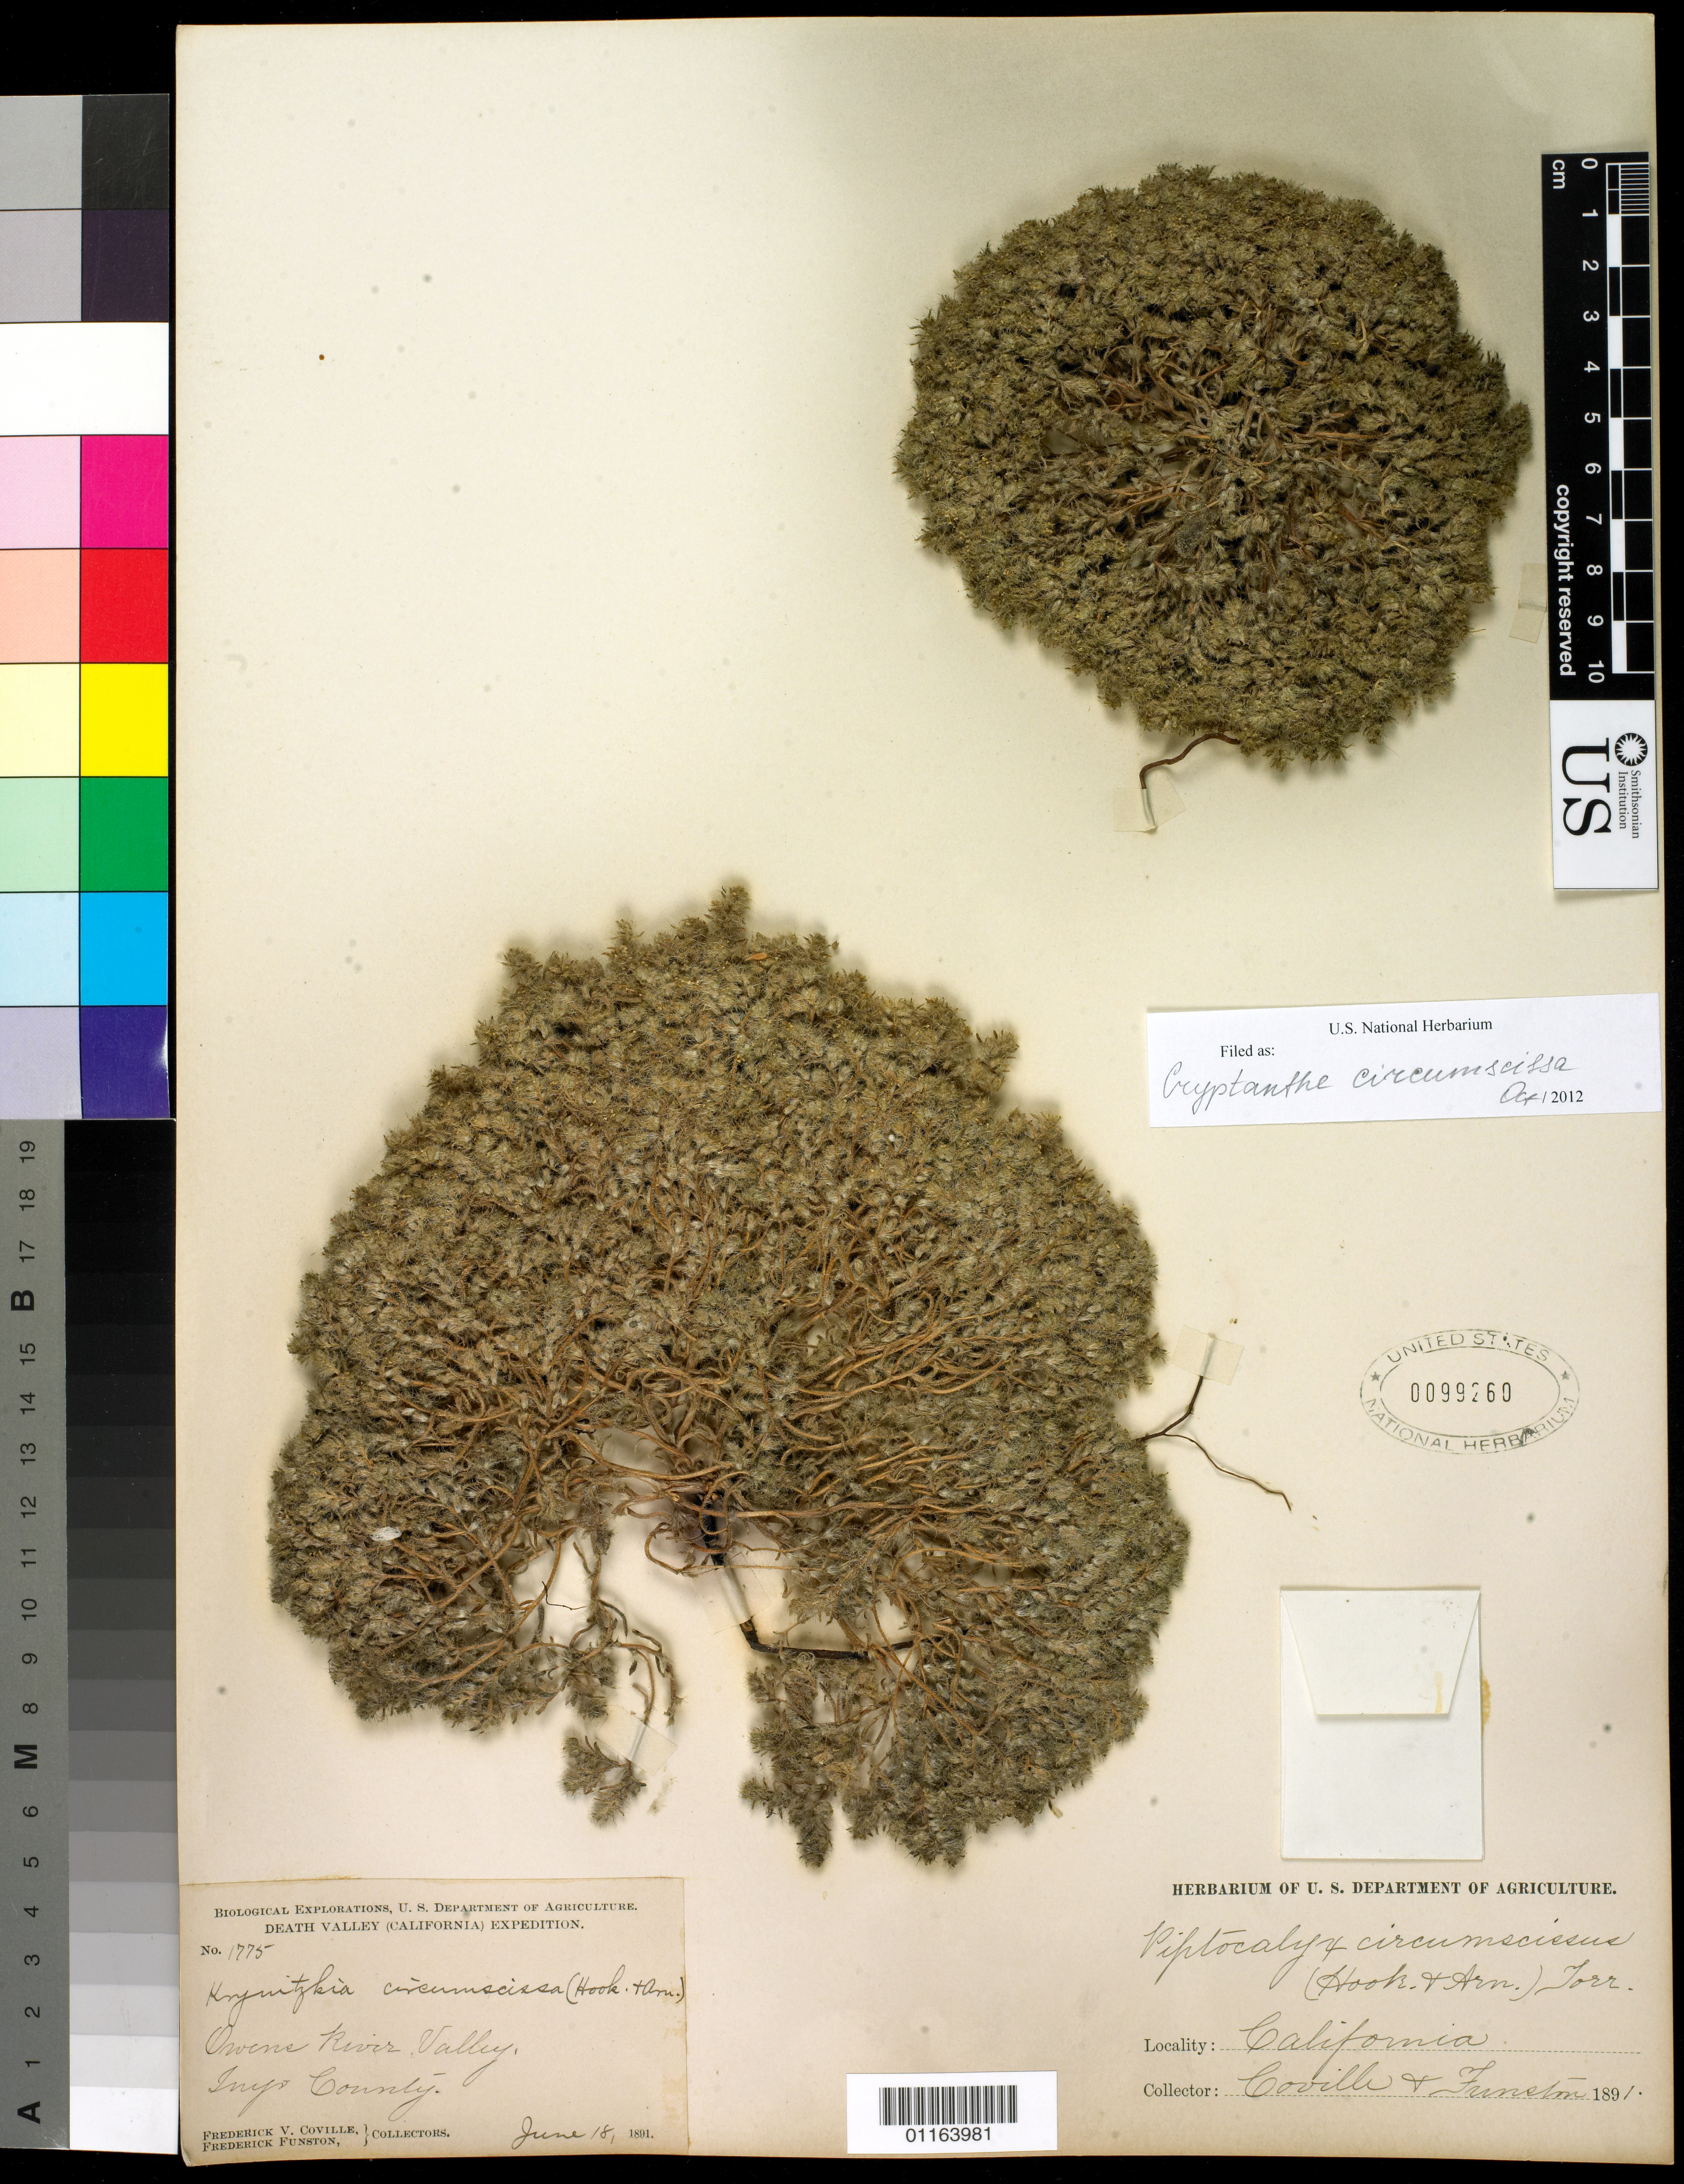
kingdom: Plantae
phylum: Tracheophyta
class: Magnoliopsida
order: Boraginales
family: Boraginaceae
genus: Cryptantha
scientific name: Cryptantha circumscissa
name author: (Hook. & Arn.) I.M. Johnst.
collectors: F. V. Coville & F. Funston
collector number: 1775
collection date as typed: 18 Jun 1891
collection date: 1891-06-18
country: United States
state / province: California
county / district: Inyo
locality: Owens River Valley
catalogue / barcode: US 99260